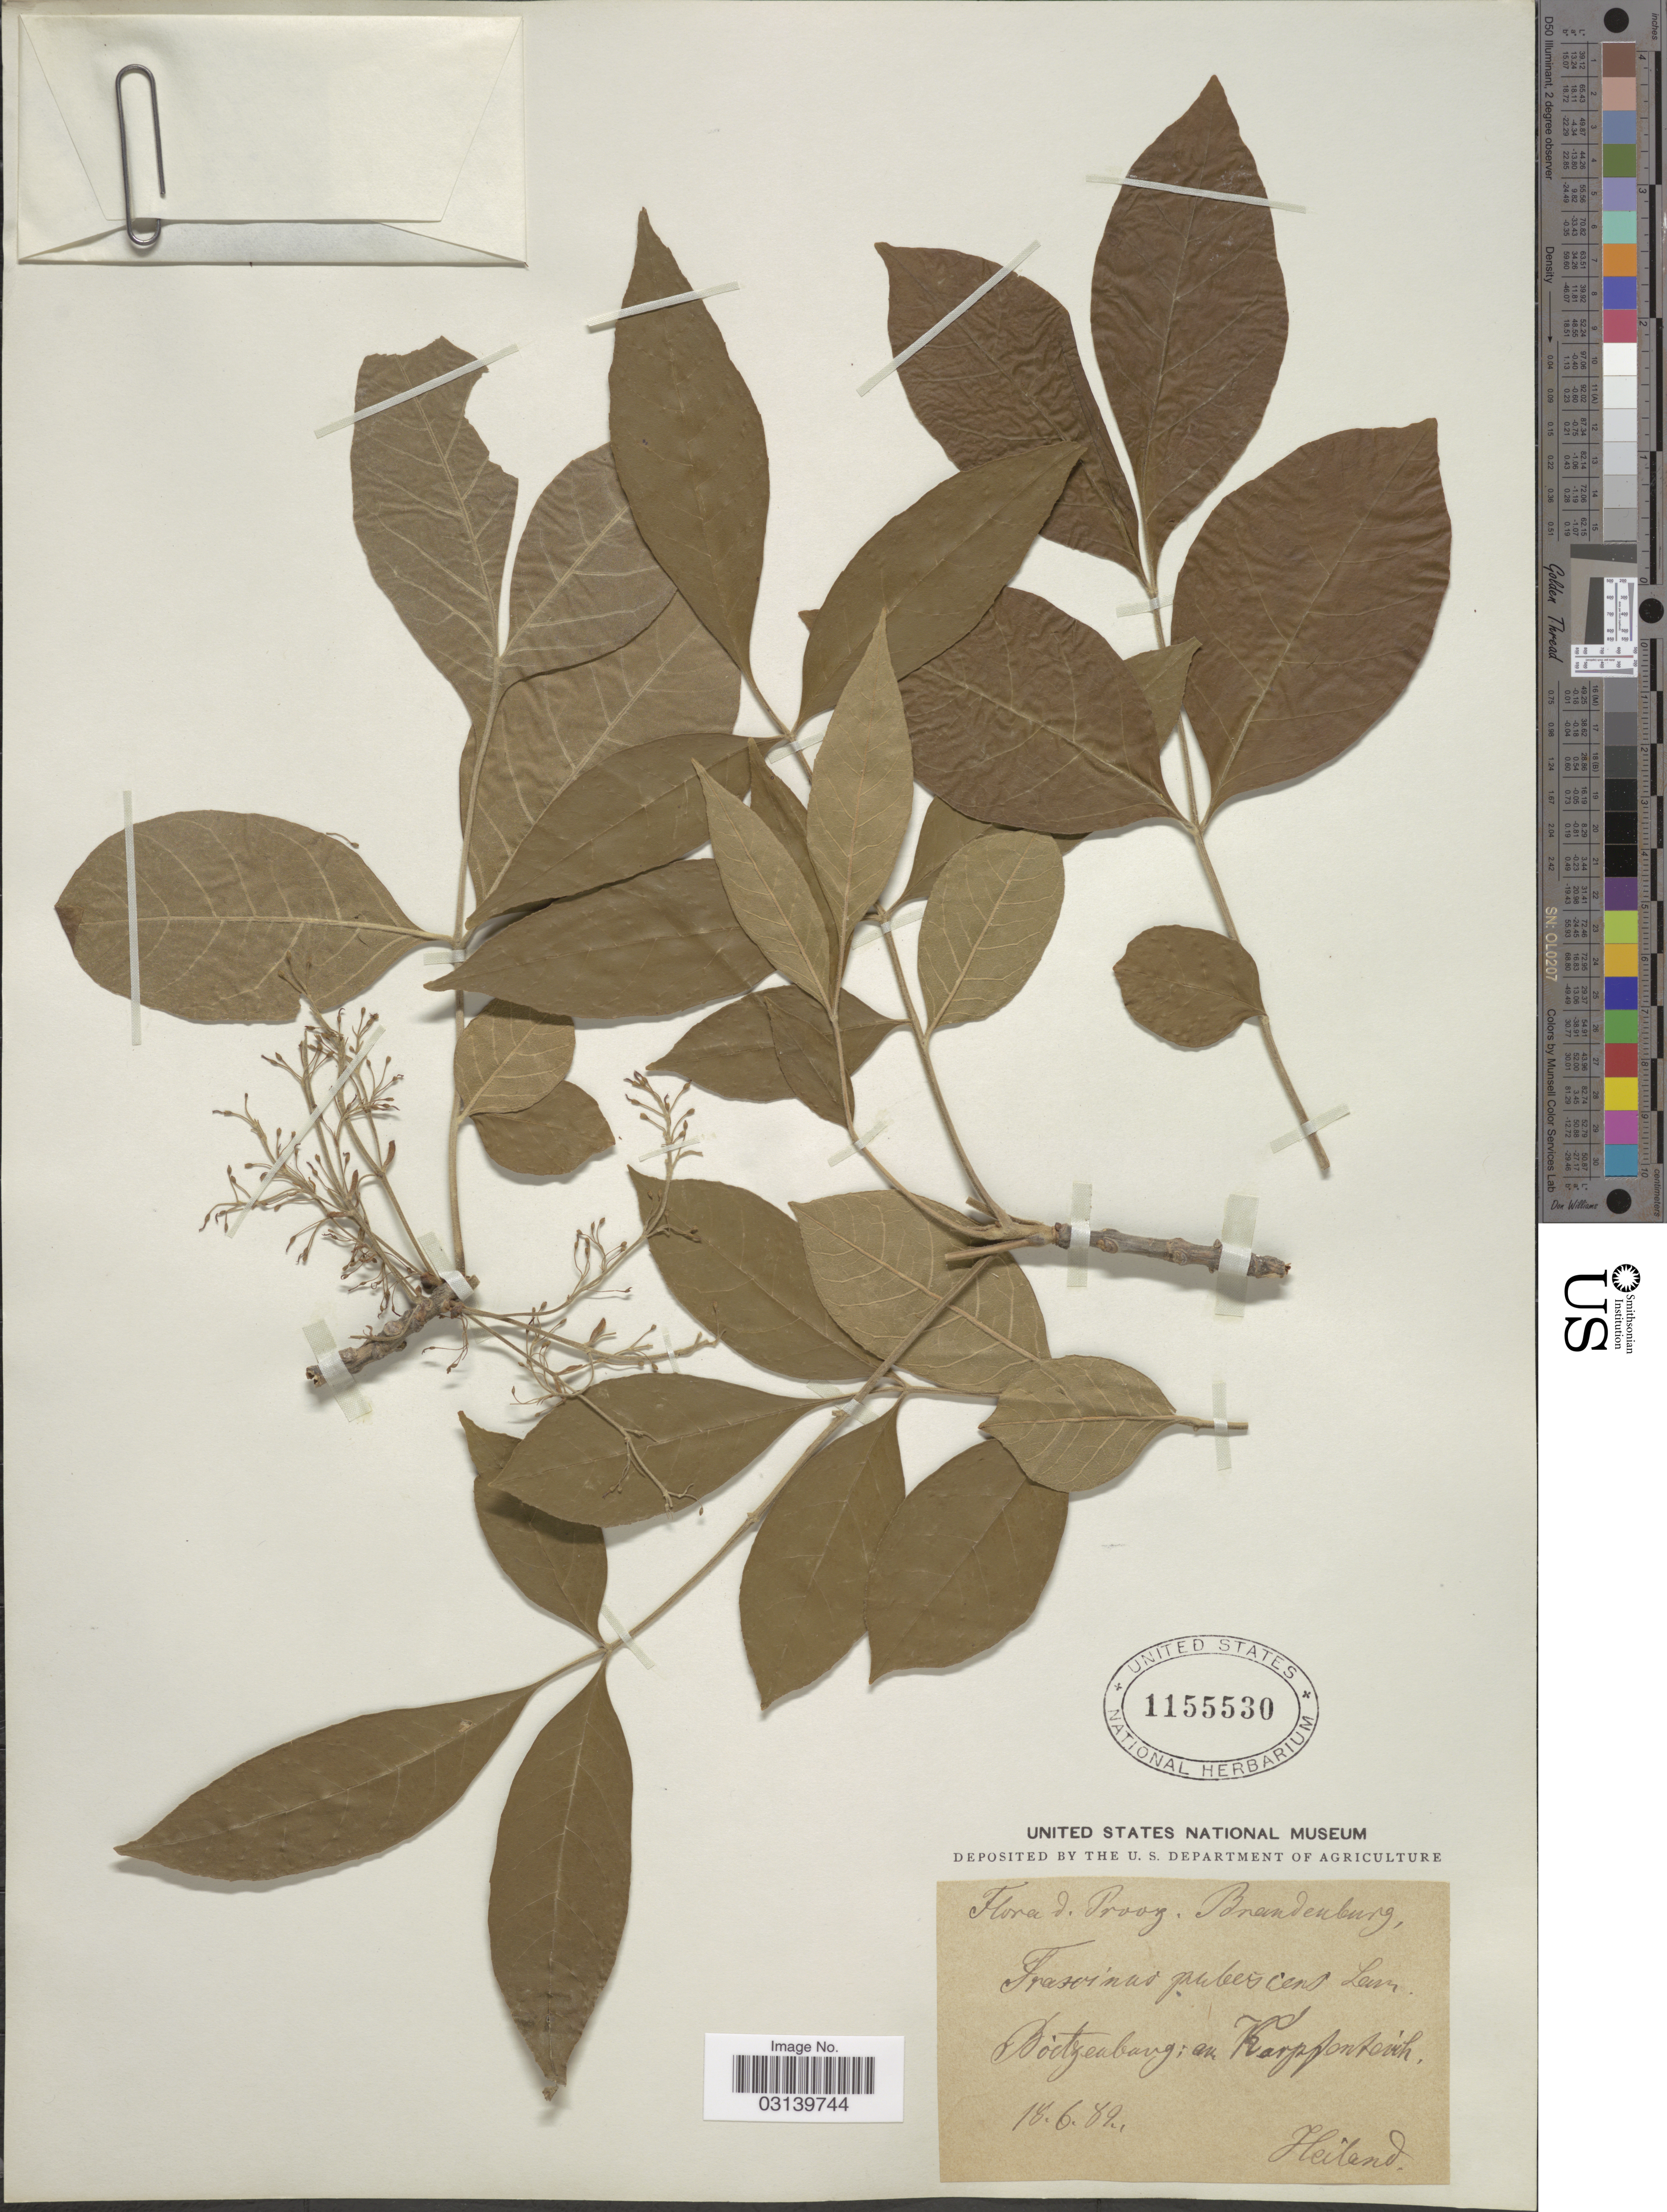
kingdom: Plantae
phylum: Tracheophyta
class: Magnoliopsida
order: Lamiales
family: Oleaceae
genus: Fraxinus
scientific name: Fraxinus pubescens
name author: H.J. Lam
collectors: -. Heiland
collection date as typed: Transcribed d/m/y: 18/6/82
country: Germany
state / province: Brandenburg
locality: Bockzenbung: an. Karpfontein. [interpreted]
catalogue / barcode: US 1155530